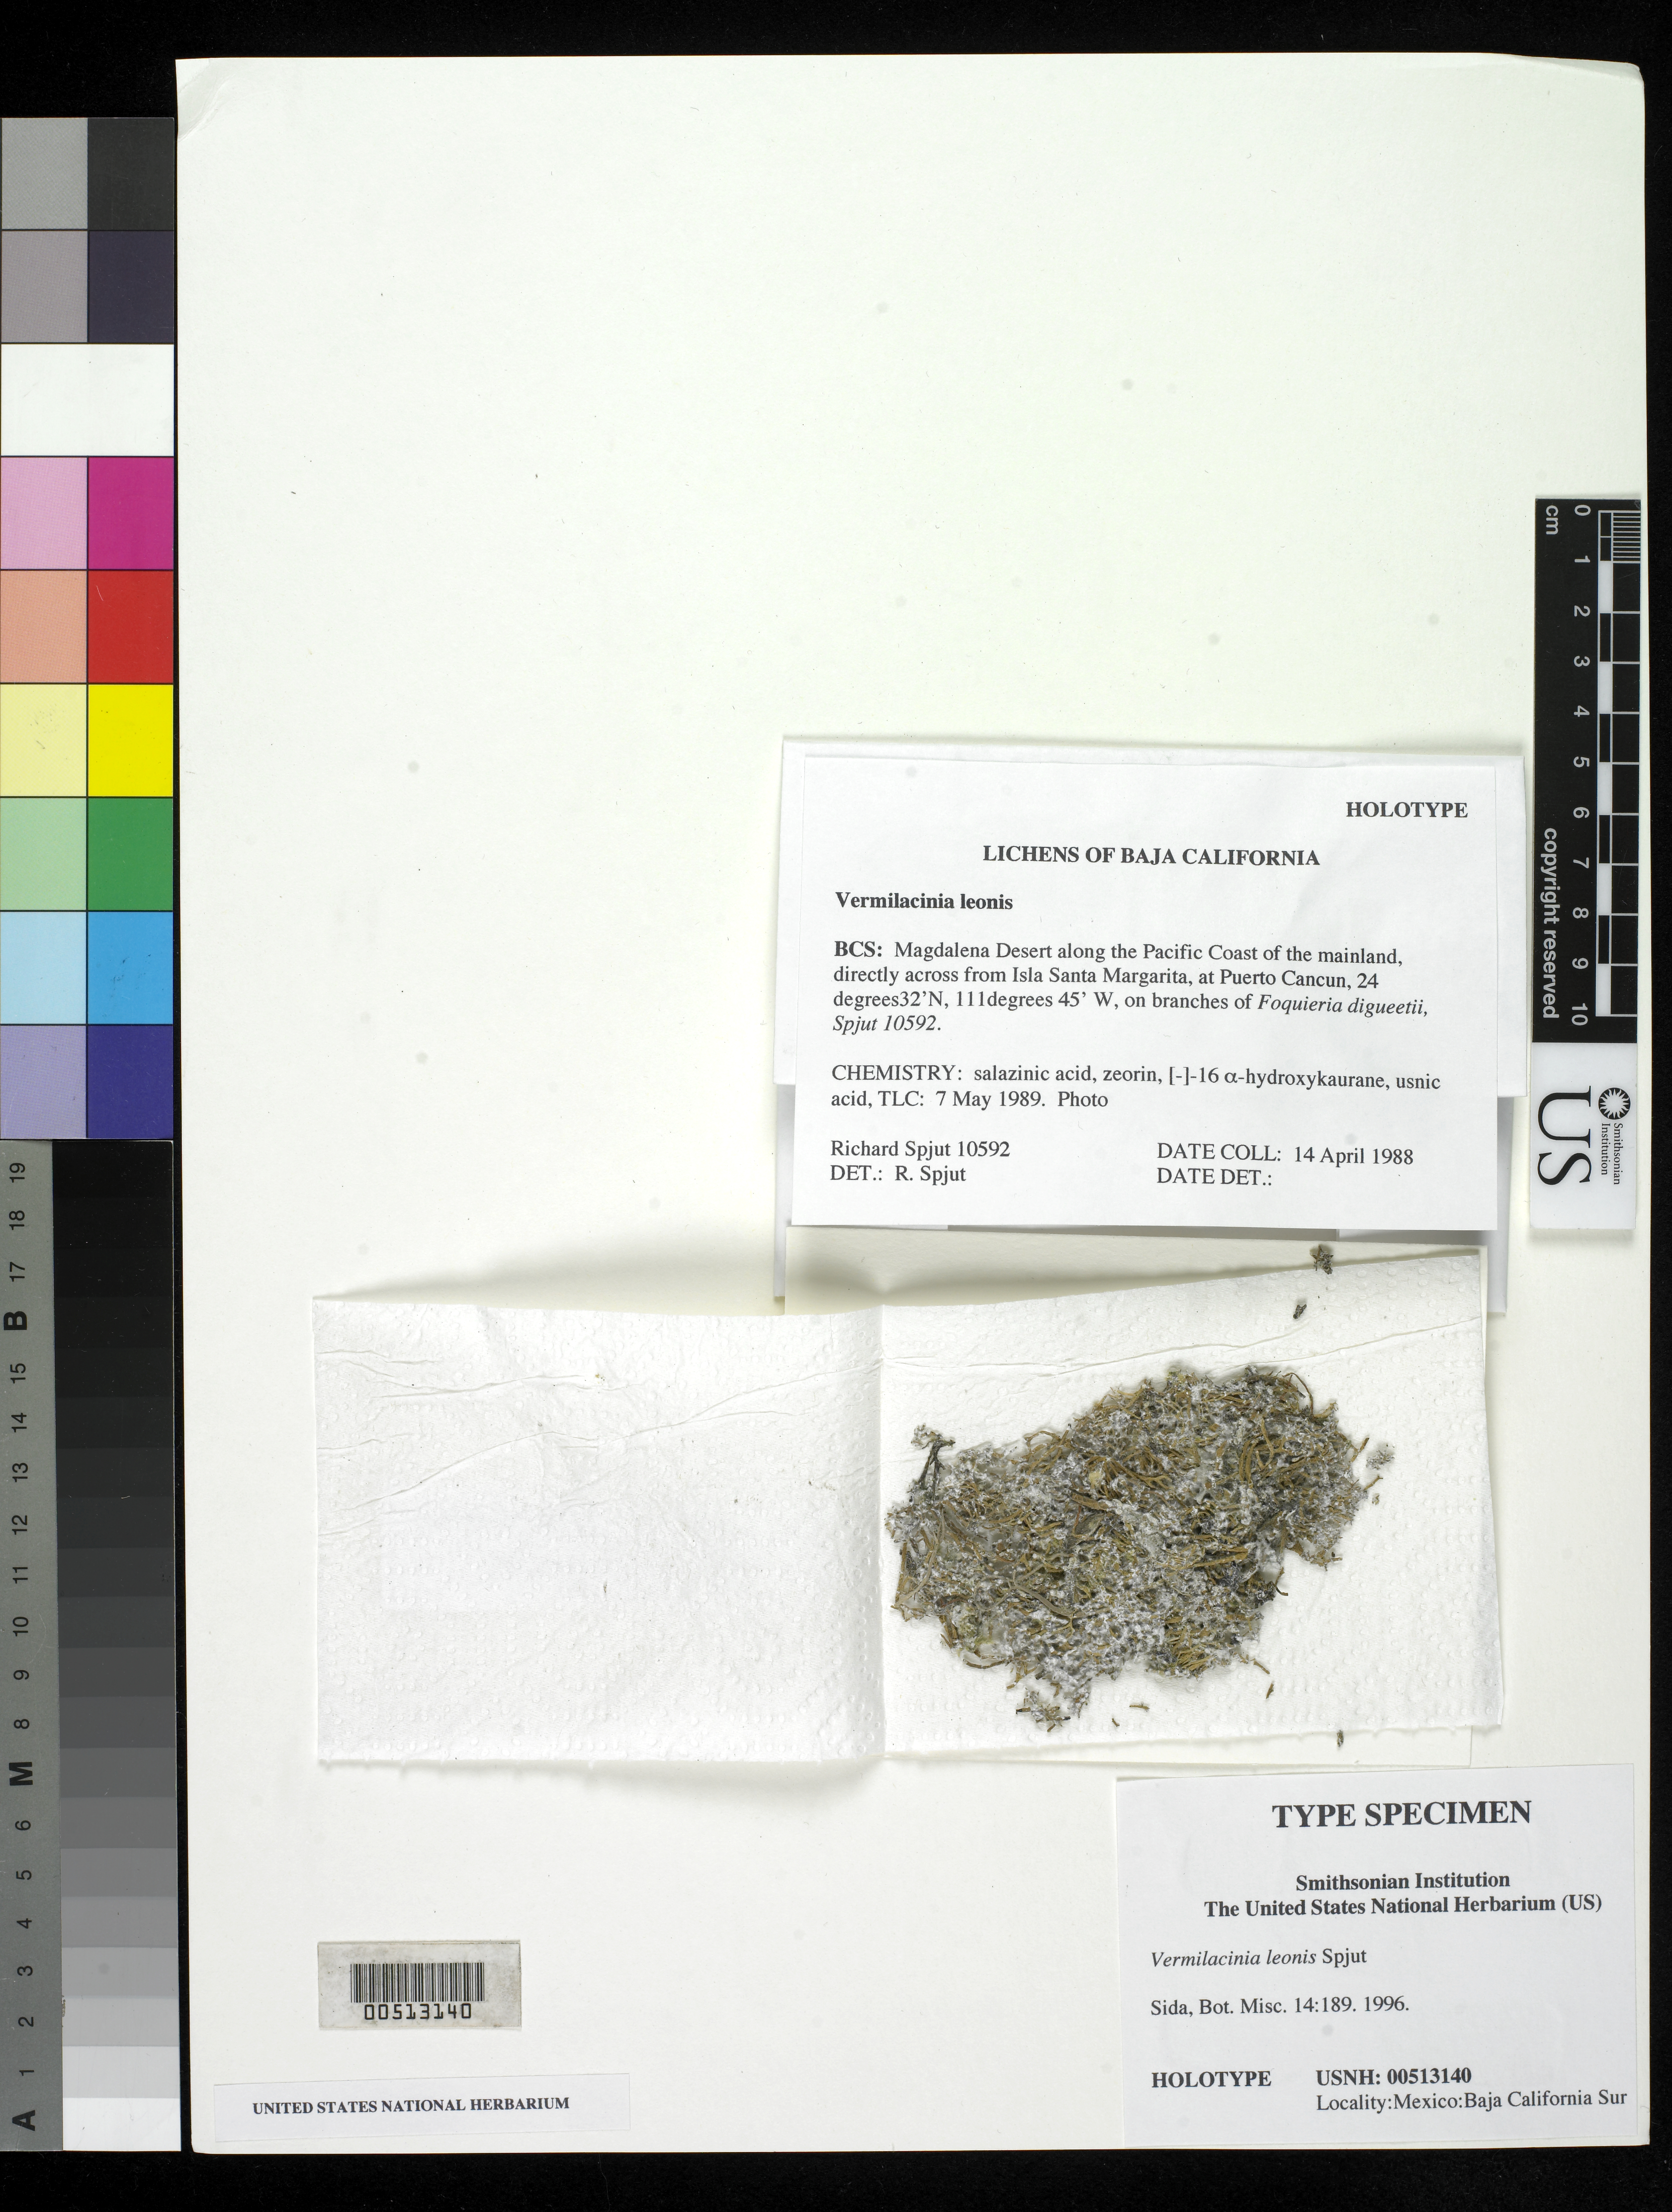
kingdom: Fungi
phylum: Ascomycota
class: Lecanoromycetes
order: Lecanorales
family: Ramalinaceae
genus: Vermilacinia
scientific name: Vermilacinia leonis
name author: Spjut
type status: Holotype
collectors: R. Spjut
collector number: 10592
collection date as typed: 14 Apr 1988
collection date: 1988-04-14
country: Mexico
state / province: Baja California Sur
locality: Magdalena Desert along Pacific coast of mainland, directly across from Isla Santa Margarita, at Puerto Cancun.